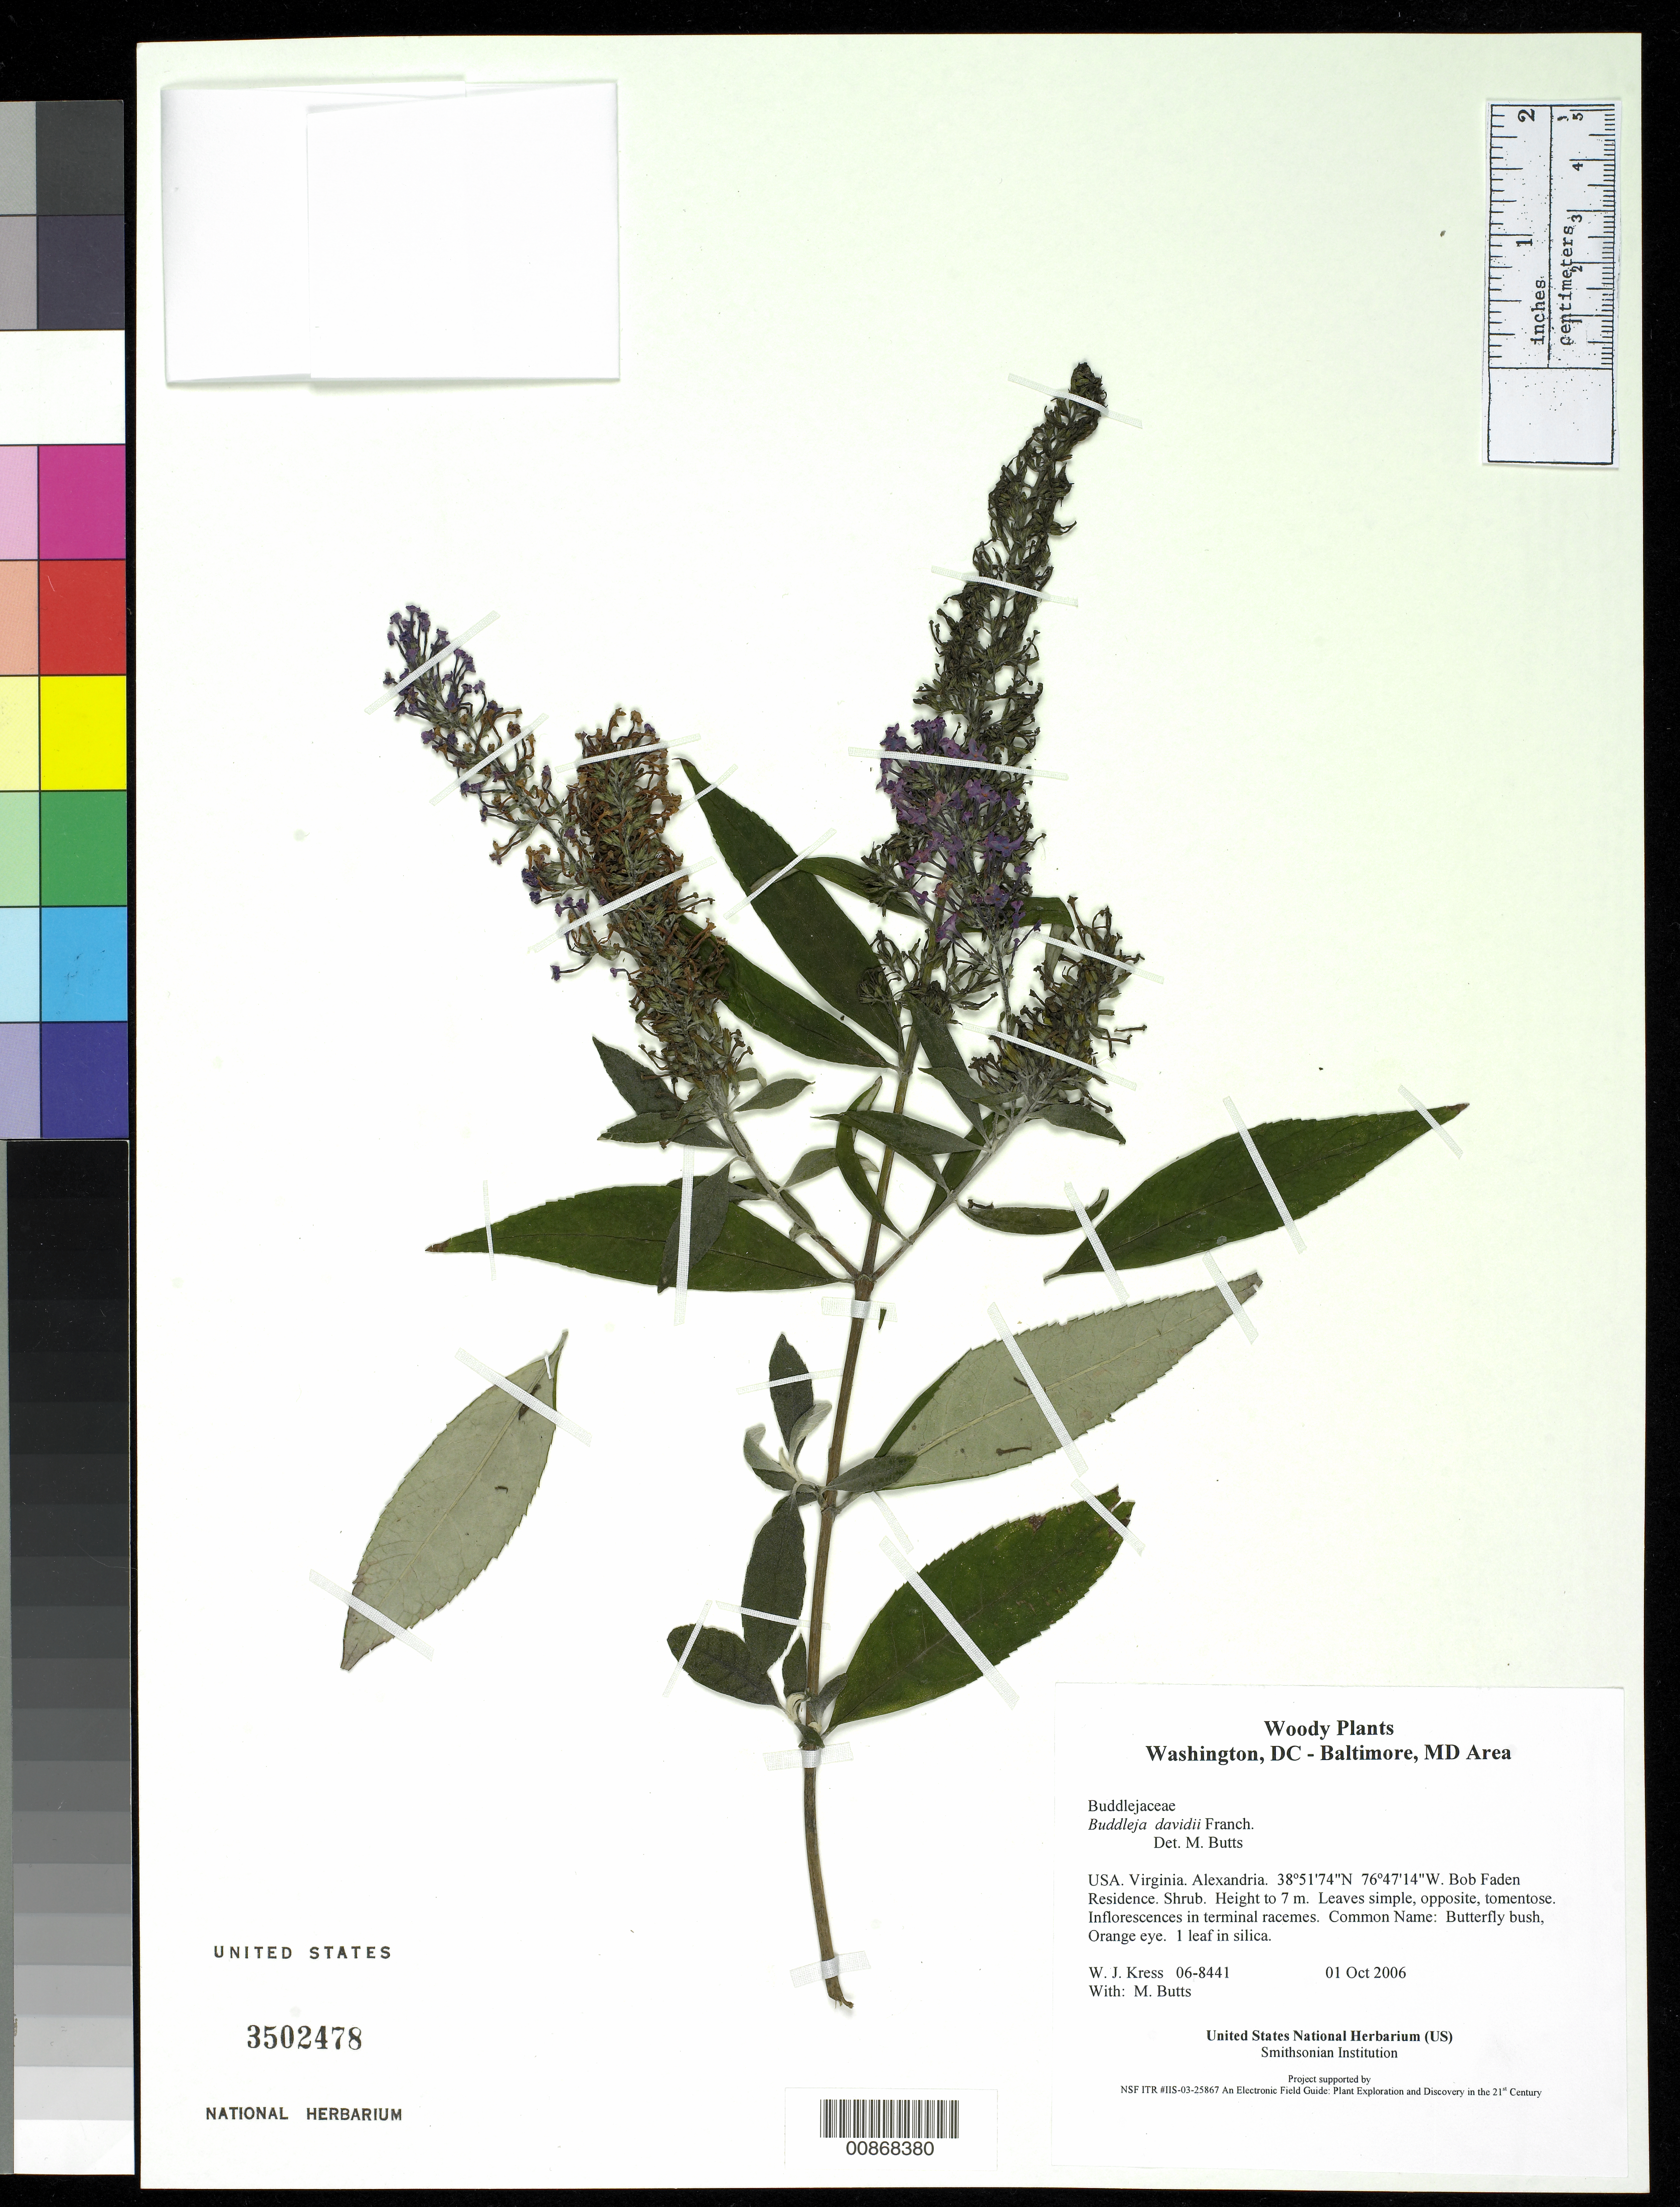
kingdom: Plantae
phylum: Tracheophyta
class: Magnoliopsida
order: Lamiales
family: Scrophulariaceae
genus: Buddleja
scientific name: Buddleja davidii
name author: Franch.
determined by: Butts, M. B.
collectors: W. J. Kress & M. B. Butts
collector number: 06-8441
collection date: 2006-10-01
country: United States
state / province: Virginia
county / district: City of Alexandria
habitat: Bob Faden Residence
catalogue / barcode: US 3502478